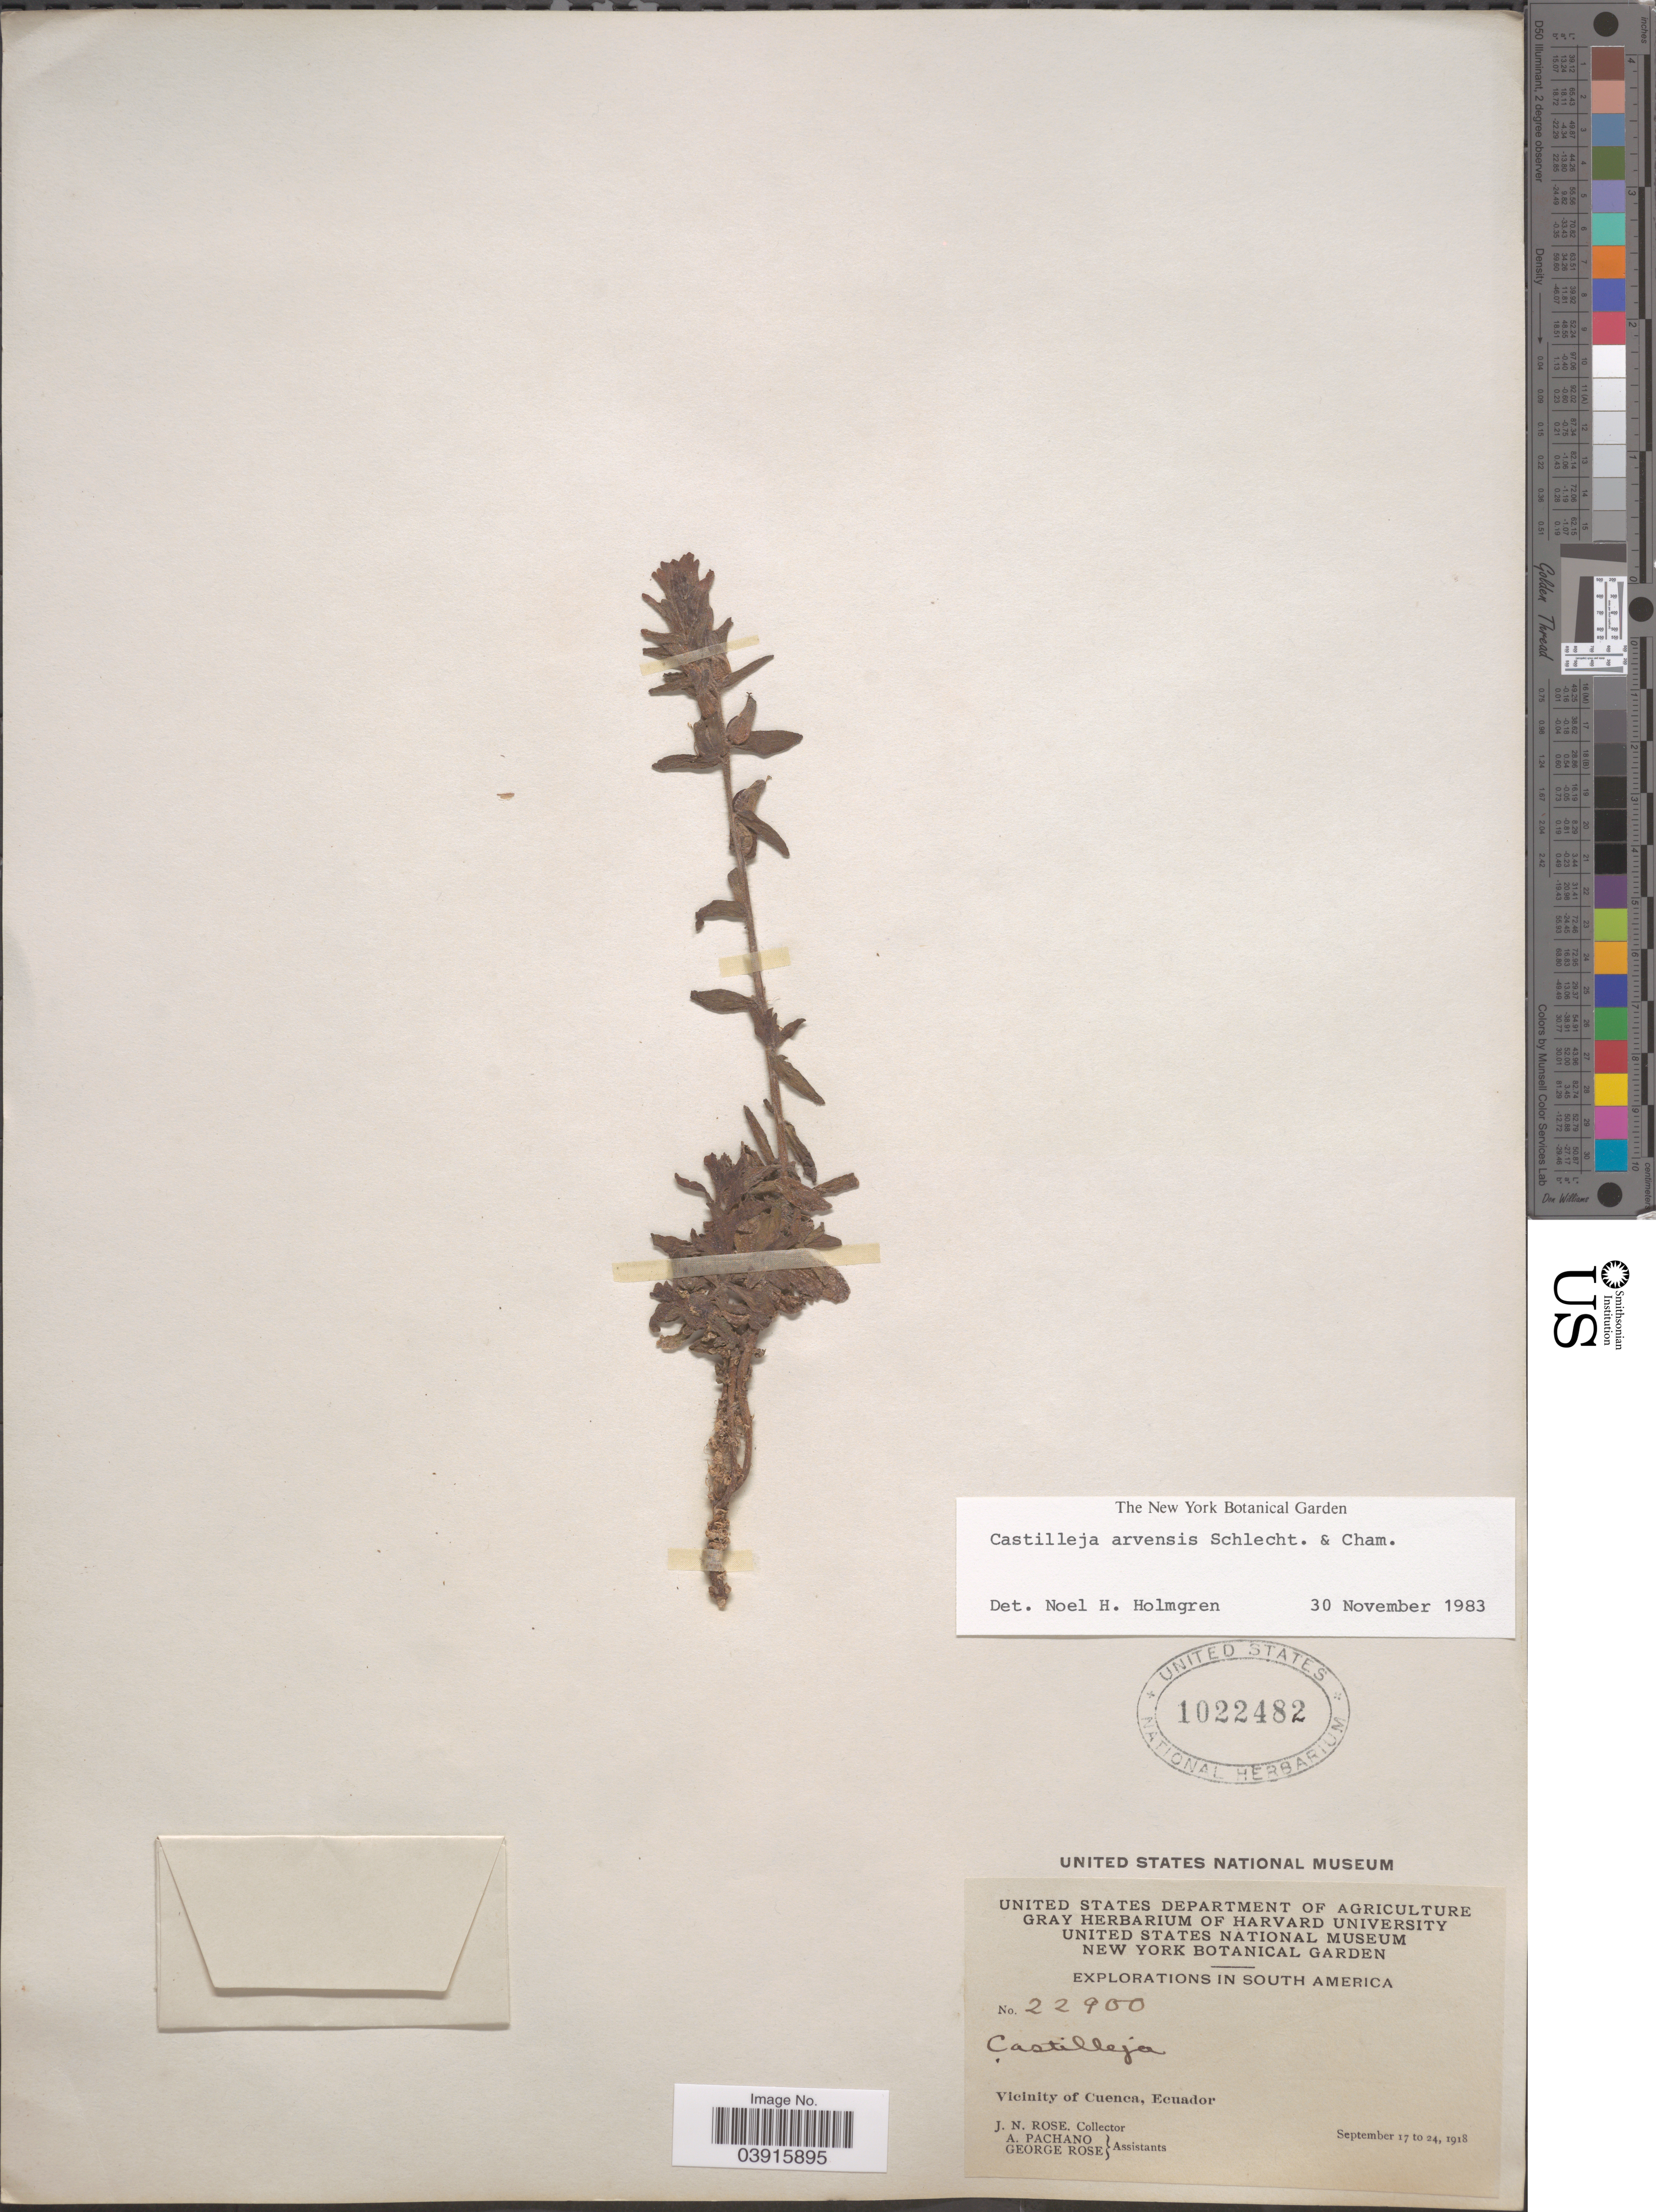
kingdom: Plantae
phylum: Tracheophyta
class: Magnoliopsida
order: Lamiales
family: Orobanchaceae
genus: Castilleja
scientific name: Castilleja arvensis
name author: Schltdl. & Cham.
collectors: J. N. Rose, A. Pachano & G. Rose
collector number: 22900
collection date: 1918-09-17/1918-09-24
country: Ecuador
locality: Vicinity of Cuenca.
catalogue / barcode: US 1022482